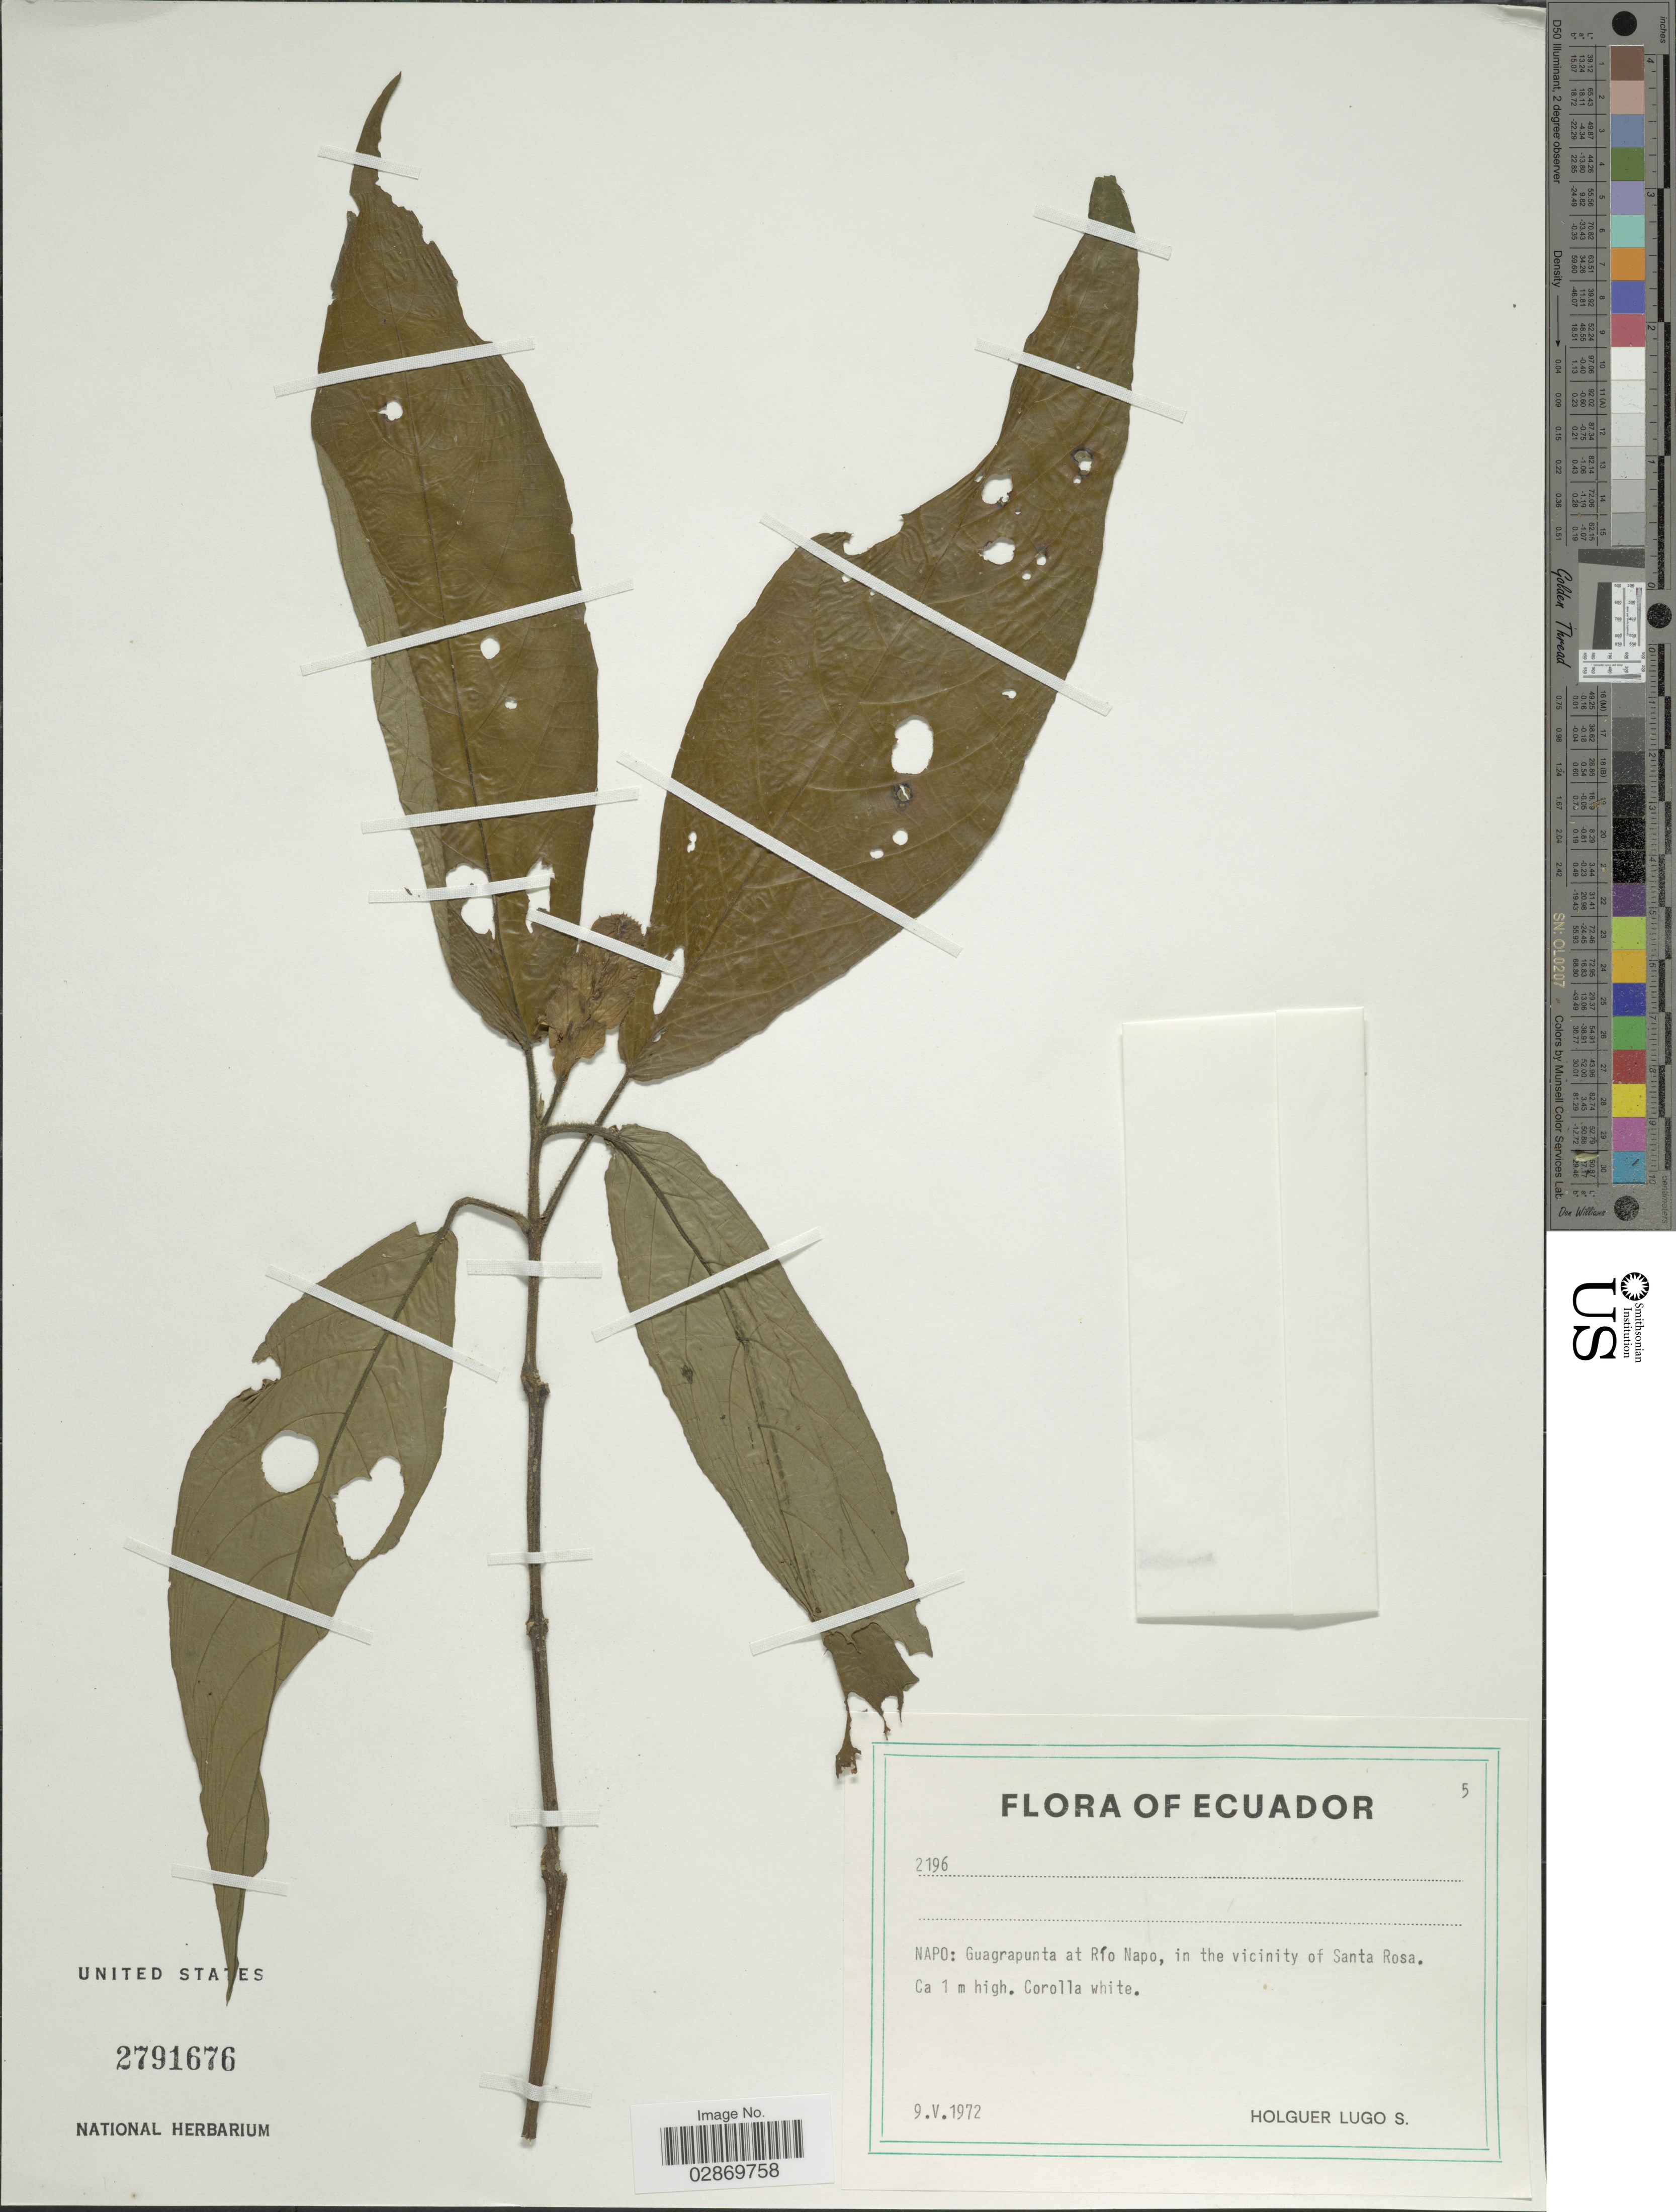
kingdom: Plantae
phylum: Tracheophyta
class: Magnoliopsida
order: Lamiales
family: Acanthaceae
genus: Tessmanniacanthus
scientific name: Tessmanniacanthus chlamydocardioides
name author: Mildbr.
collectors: H. Lugo S.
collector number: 2196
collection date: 1972-05-09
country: Ecuador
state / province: Napo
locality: Guagrapunta at Río Napo, in the vicinity of Santa Rosa.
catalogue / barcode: US 2791676